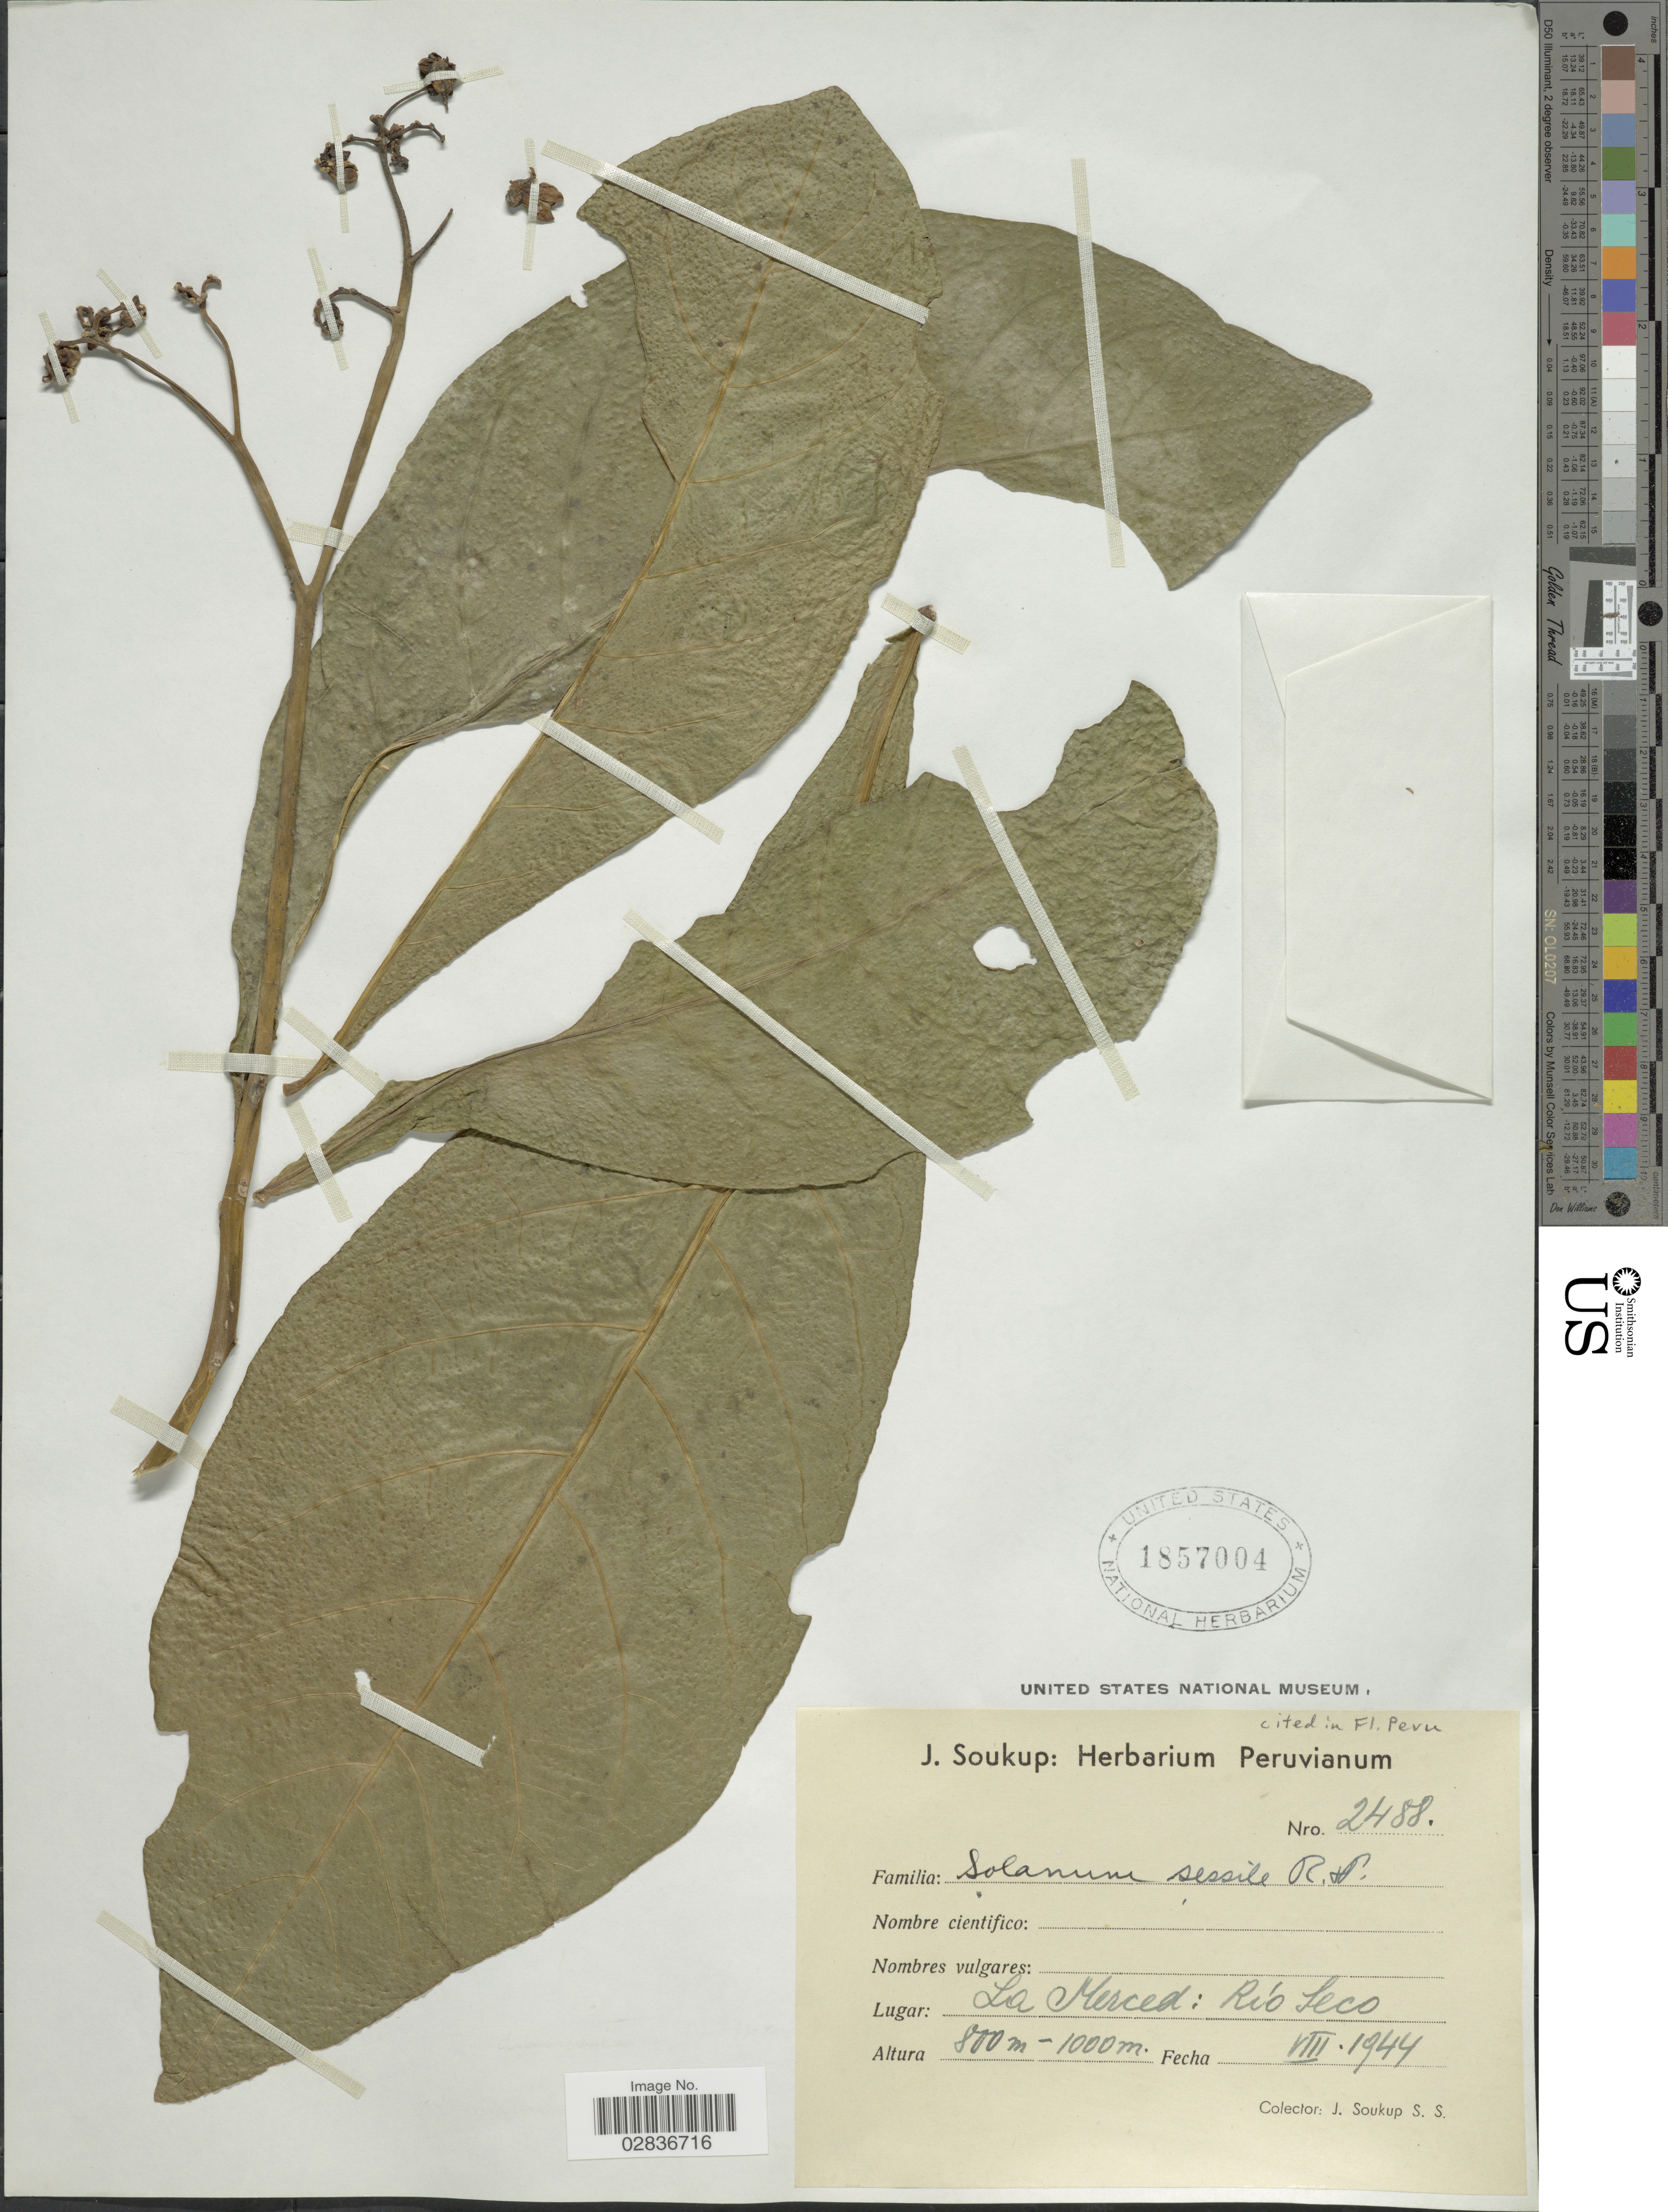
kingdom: Plantae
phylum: Tracheophyta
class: Magnoliopsida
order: Solanales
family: Solanaceae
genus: Solanum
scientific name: Solanum sessile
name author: Dunal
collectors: J. Soukup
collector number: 2488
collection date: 1944-08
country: Peru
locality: La Merced: Río Seco.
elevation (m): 800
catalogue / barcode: US 1857004